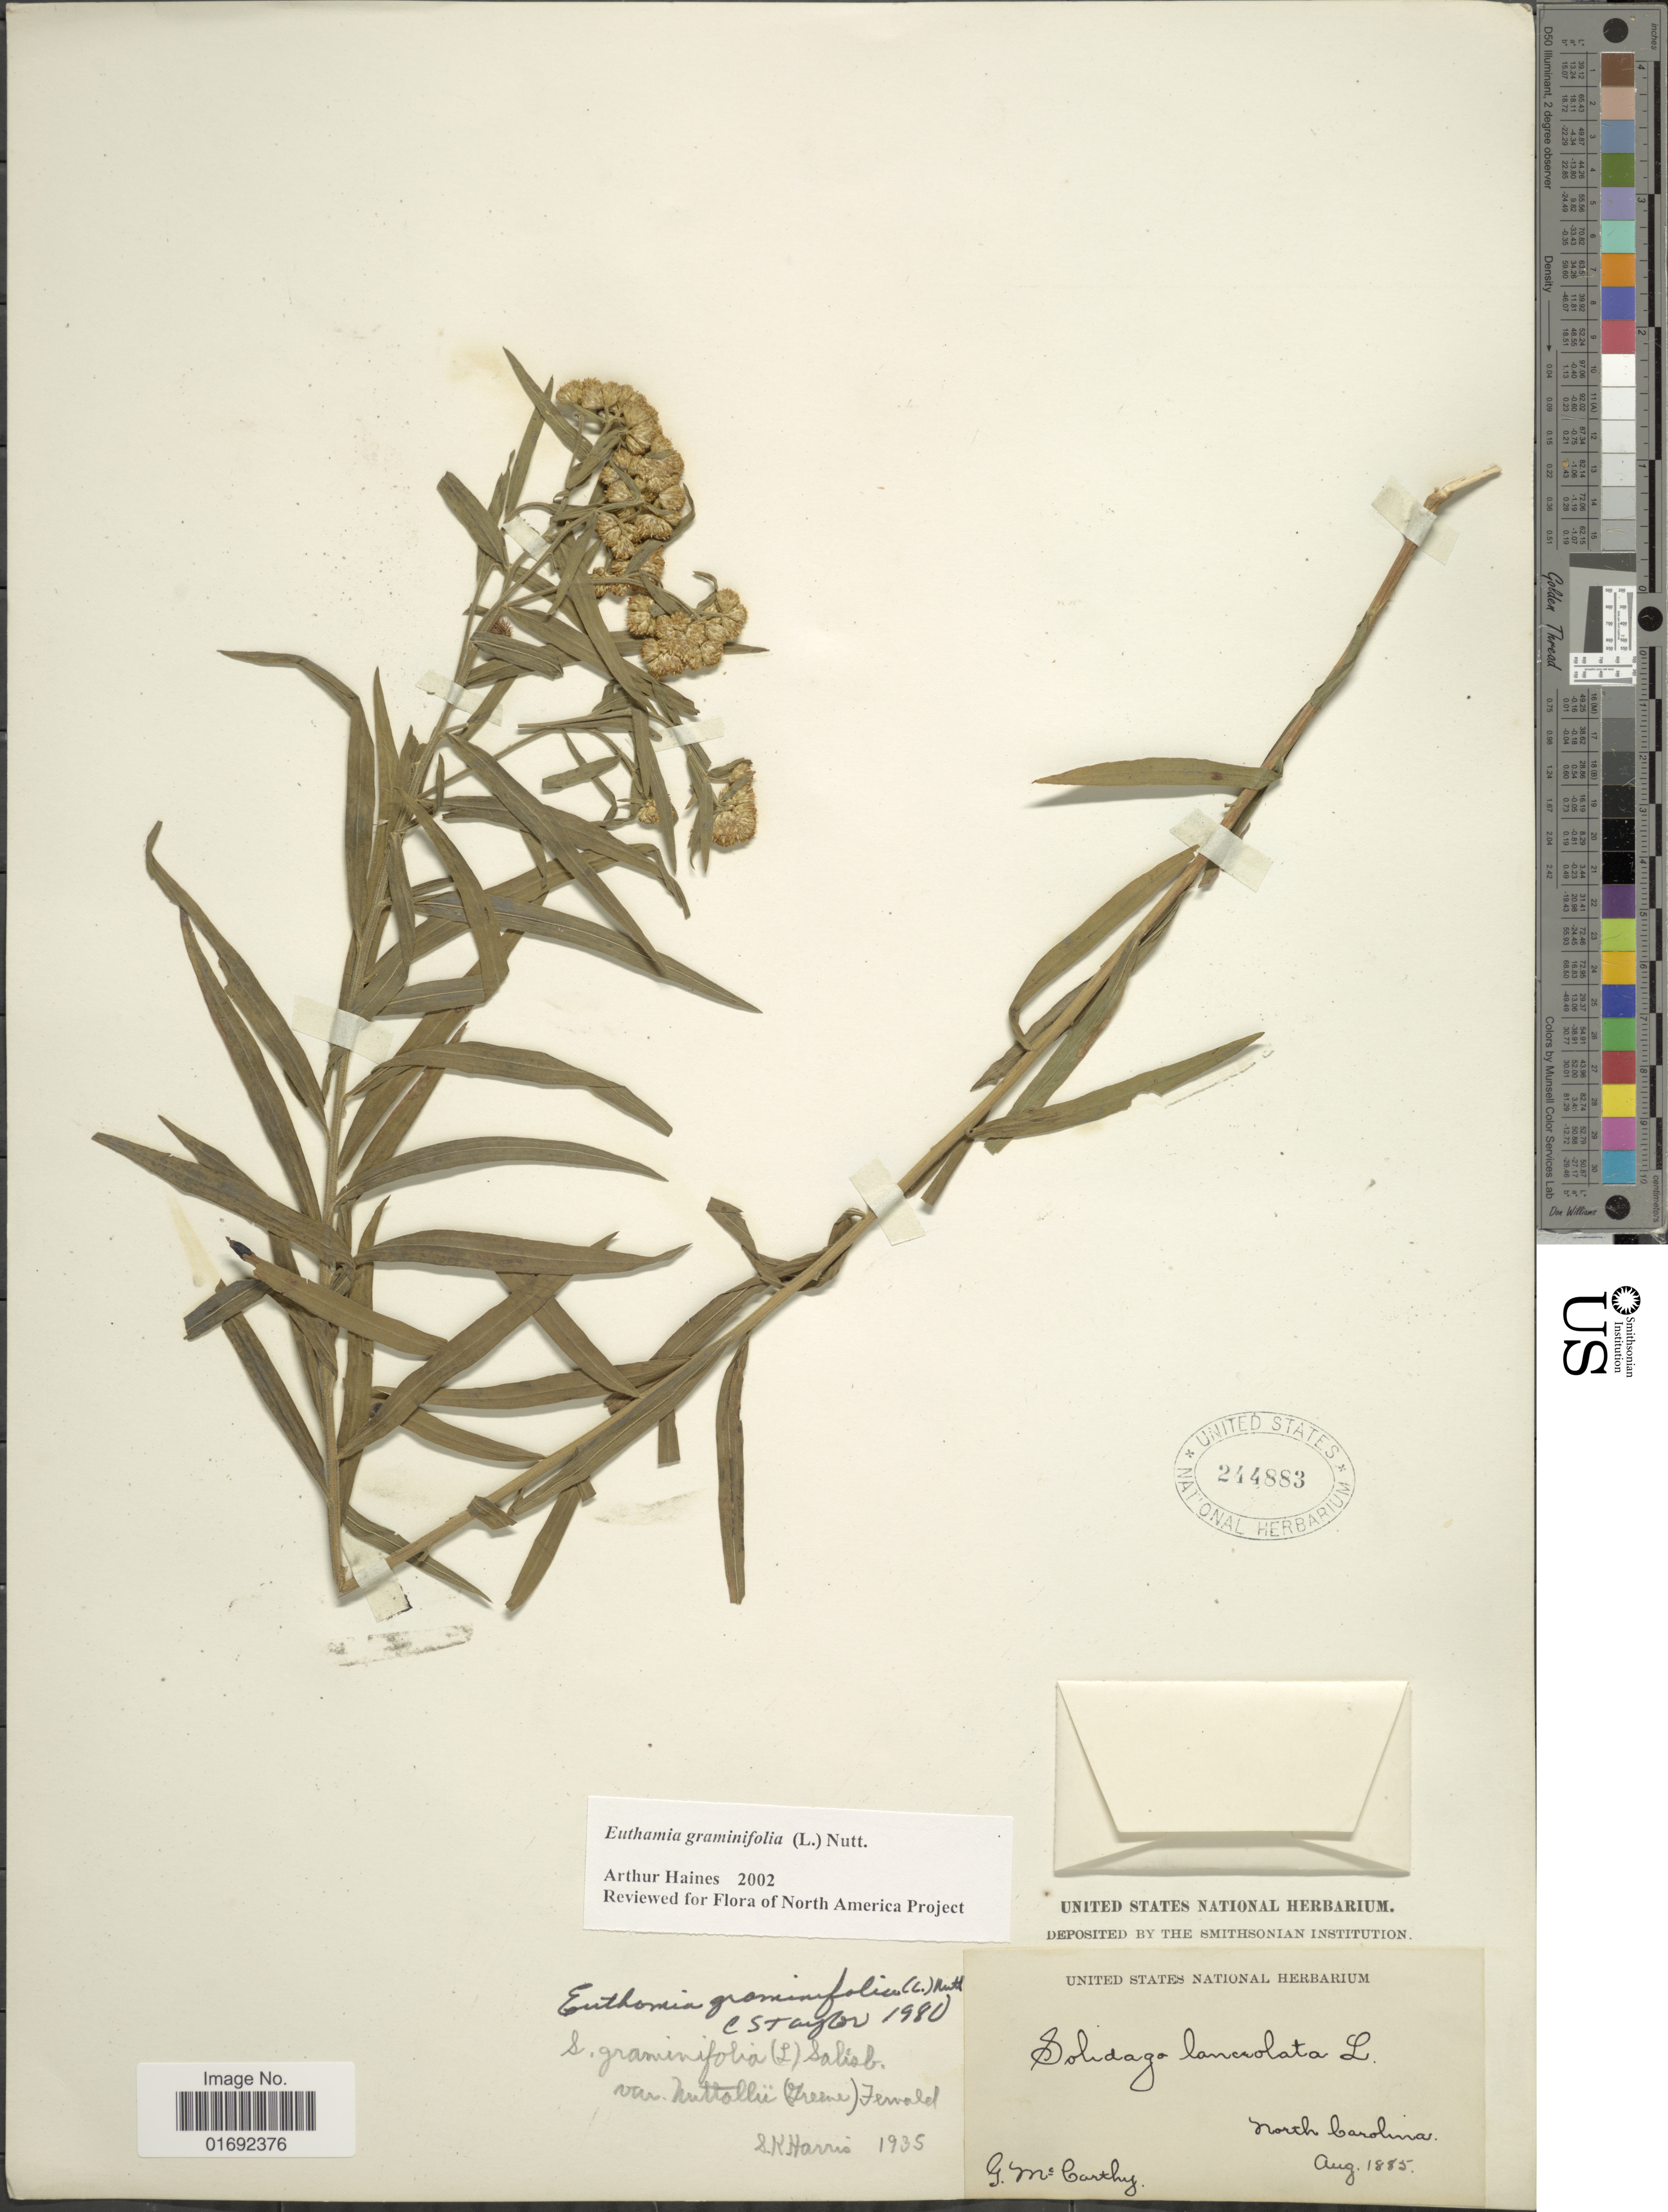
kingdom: Plantae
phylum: Tracheophyta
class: Magnoliopsida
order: Asterales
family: Asteraceae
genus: Euthamia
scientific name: Euthamia graminifolia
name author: (L.) Nutt.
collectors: G. McCarthy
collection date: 1885-08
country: United States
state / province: North Carolina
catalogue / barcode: US 244883